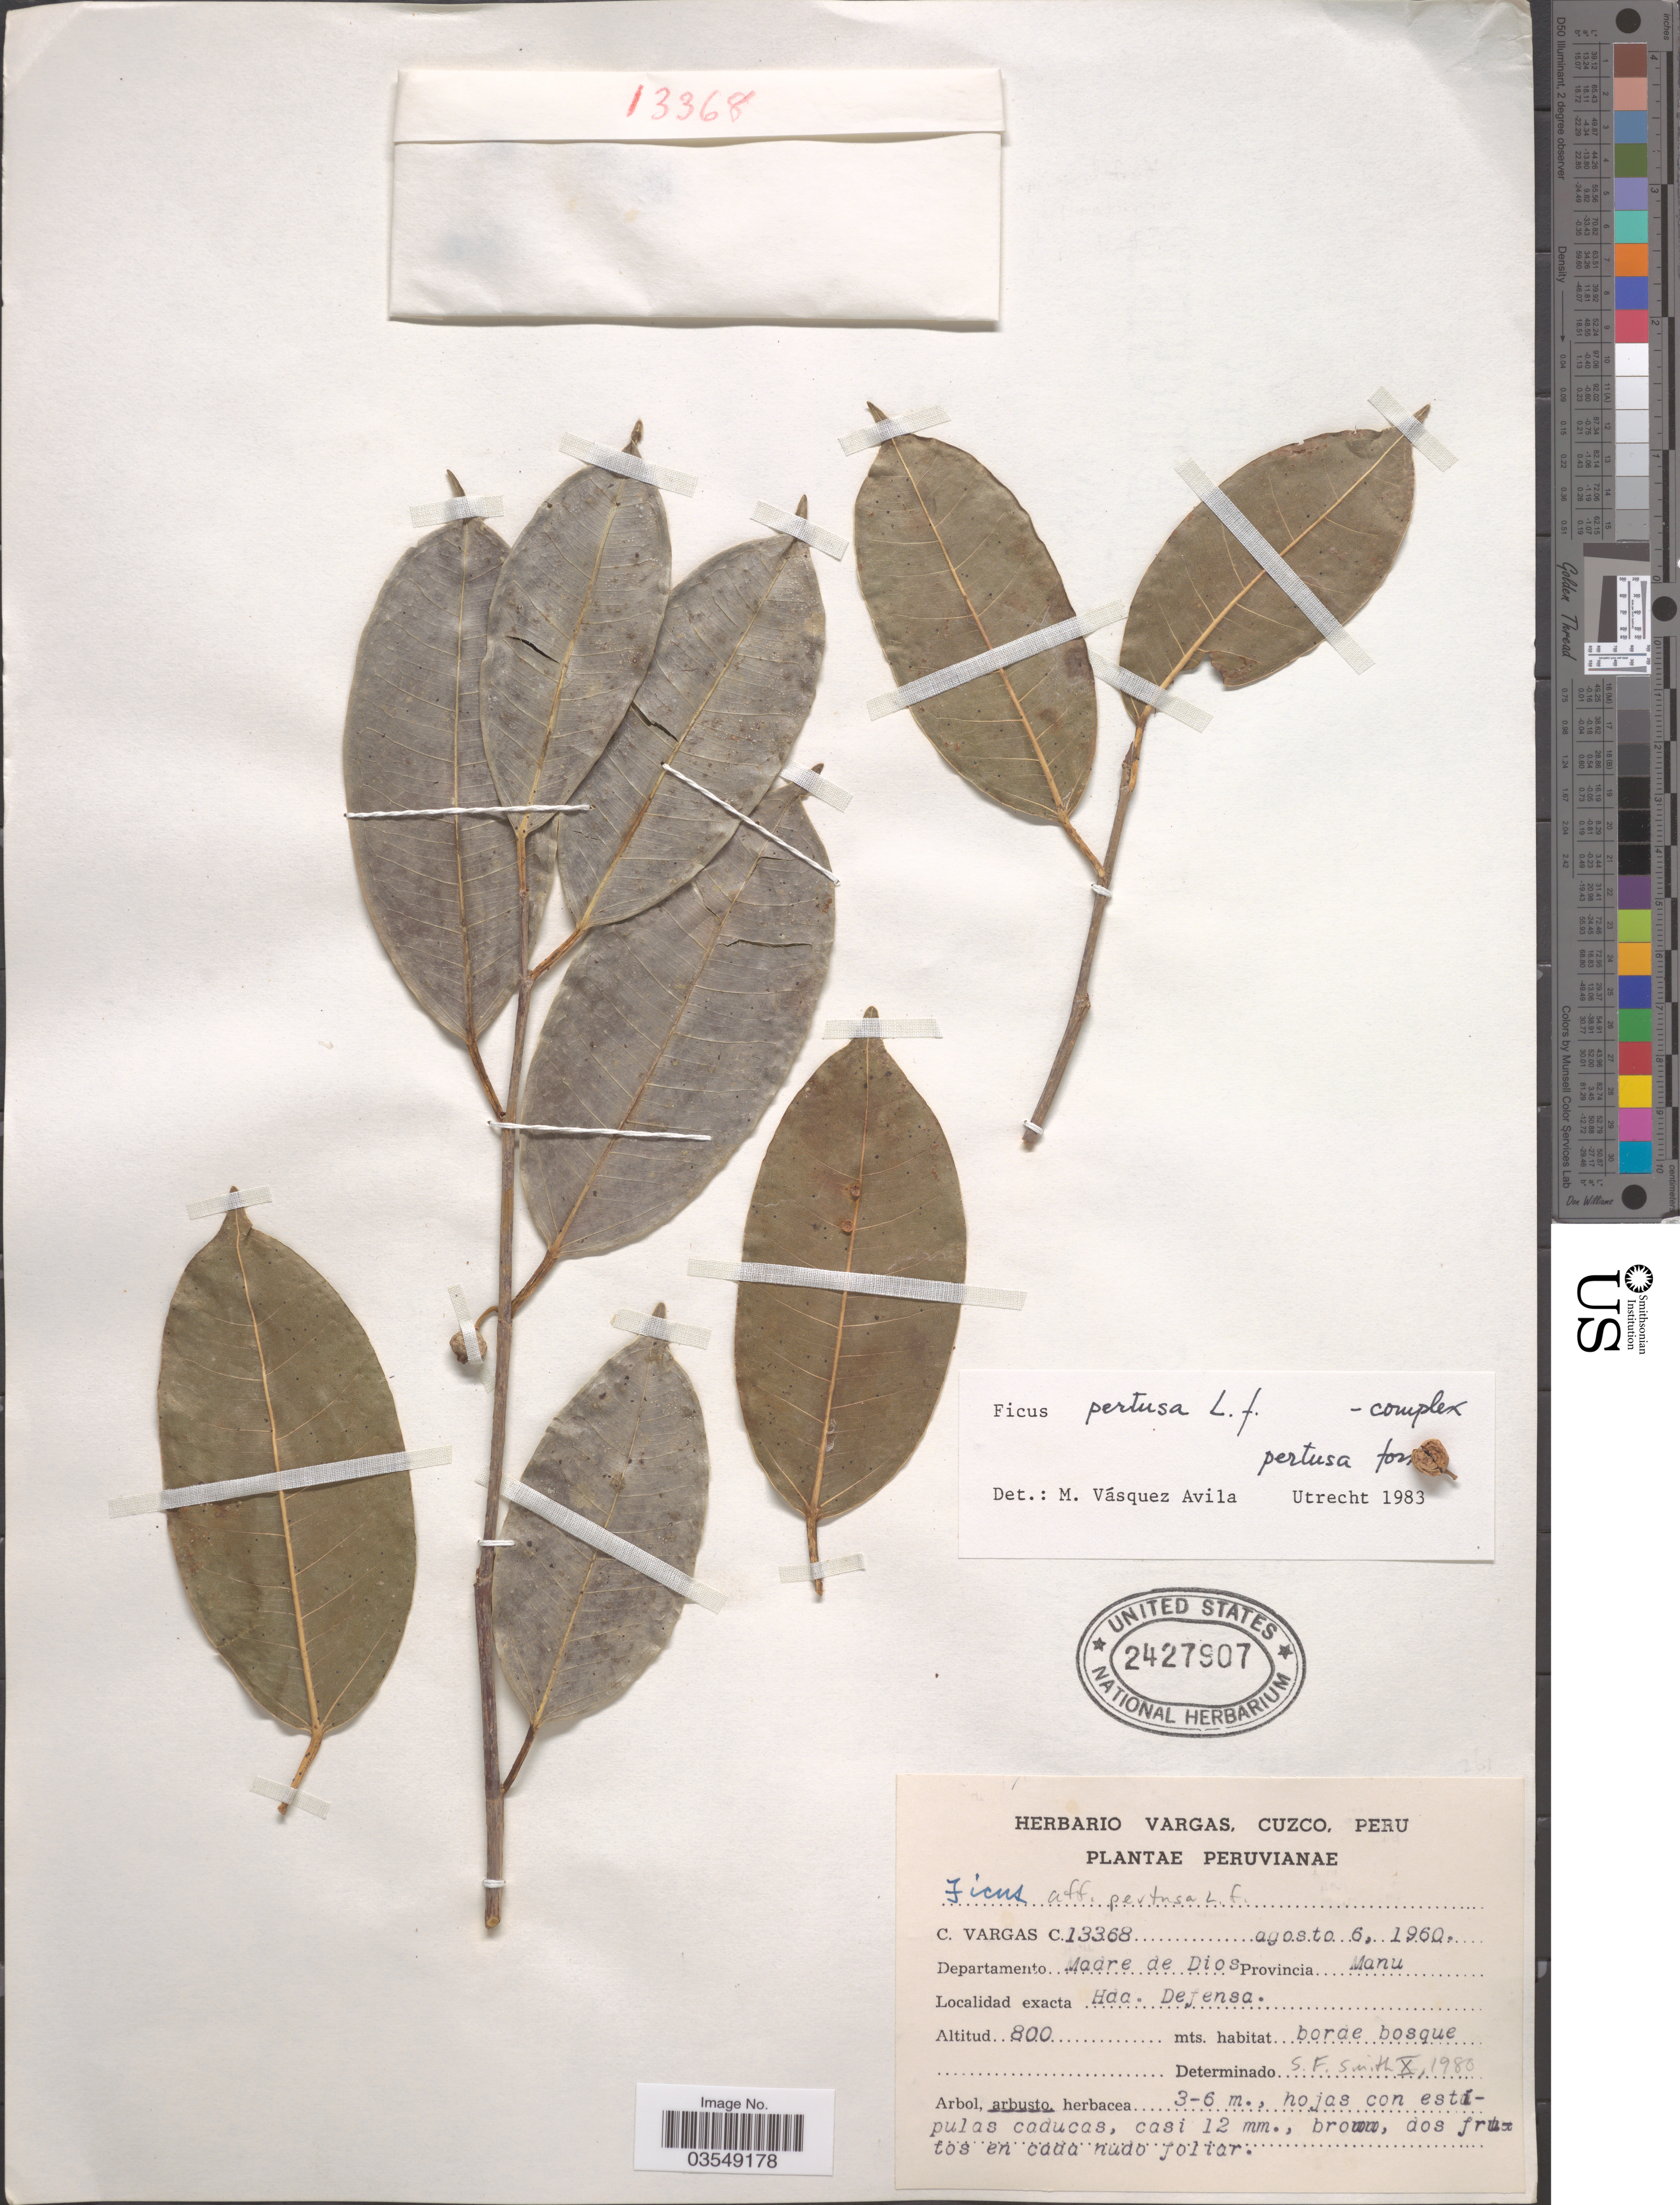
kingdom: Plantae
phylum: Tracheophyta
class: Magnoliopsida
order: Rosales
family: Moraceae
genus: Ficus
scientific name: Ficus pertusa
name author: L. f.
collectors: C. Vargas Calderón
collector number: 13368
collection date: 1960-08-06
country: Peru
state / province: Madre de Dios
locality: Departamento Madre de Dios. Provincia Manu. Hda. Defensa.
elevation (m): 800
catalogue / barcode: US 2427907